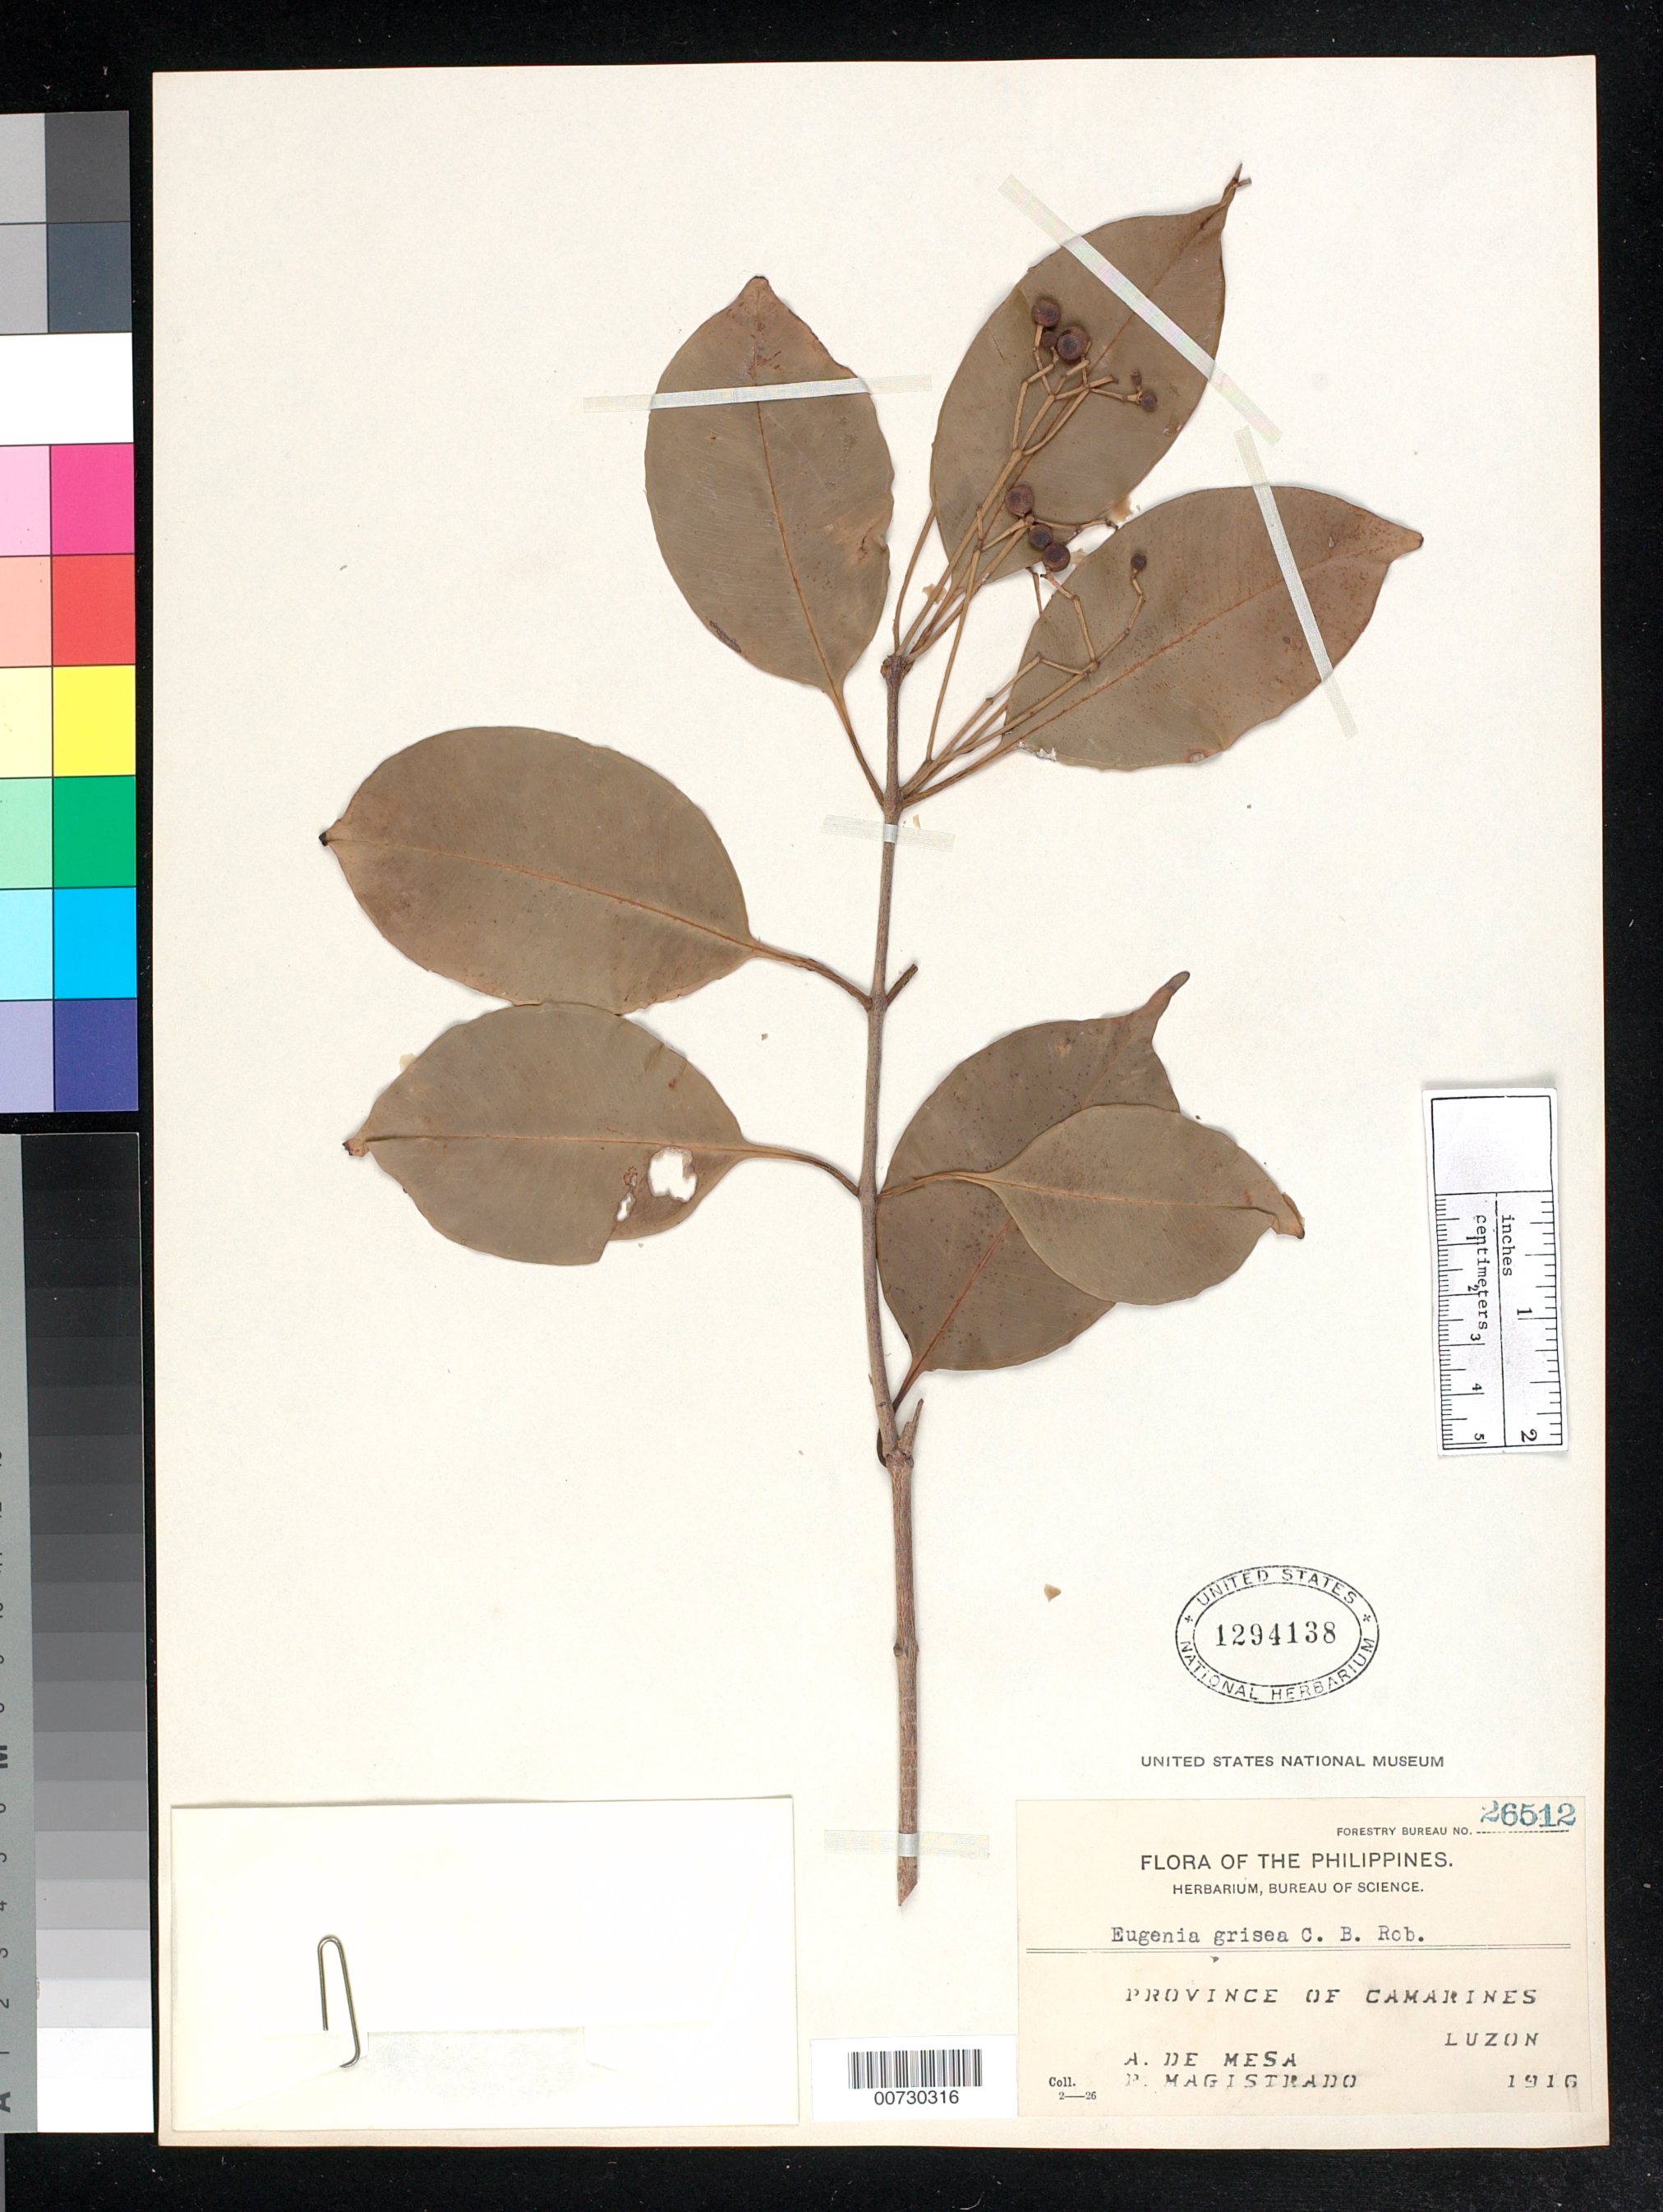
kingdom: Plantae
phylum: Tracheophyta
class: Magnoliopsida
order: Myrtales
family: Myrtaceae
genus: Syzygium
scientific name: Syzygium griseum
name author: (C.B. Rob.) Airy Shaw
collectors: A. de Mesa & P. Magistrado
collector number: For. Bur. 26512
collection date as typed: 1916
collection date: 1916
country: Philippines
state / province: Bicol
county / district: Camarines Norte / Camarines Sur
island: Luzon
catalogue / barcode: US 1294138